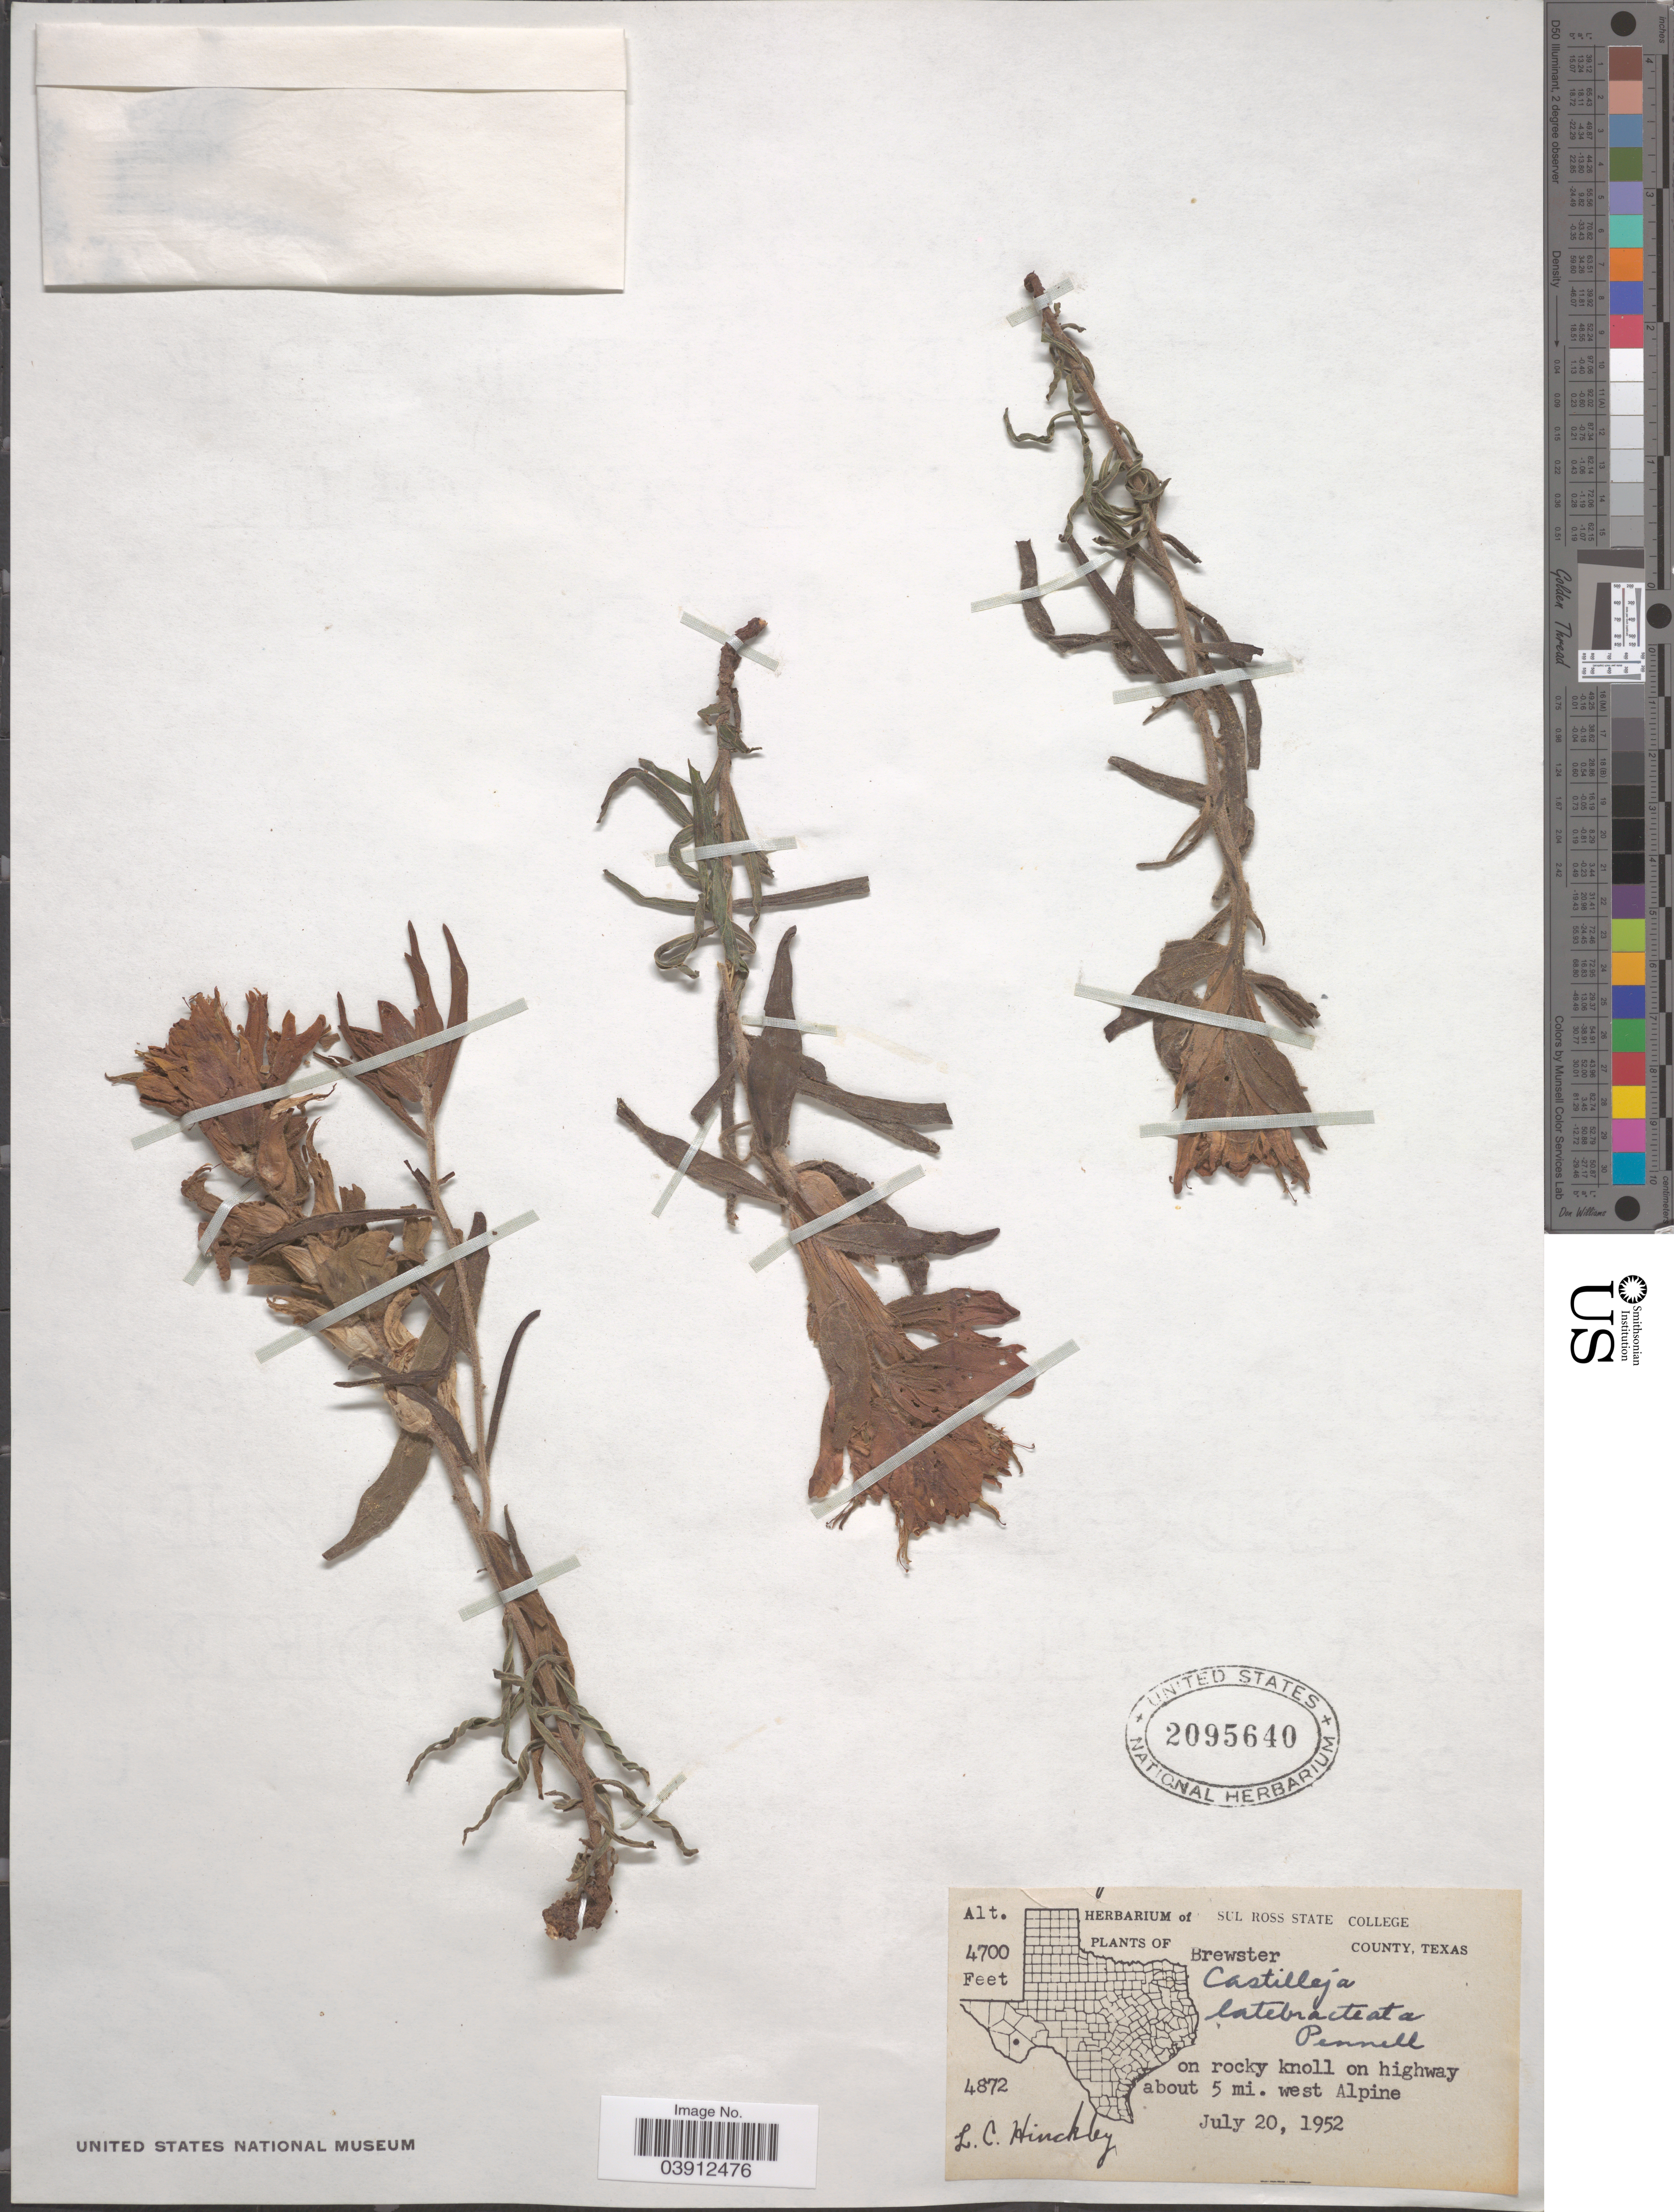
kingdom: Plantae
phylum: Tracheophyta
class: Magnoliopsida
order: Lamiales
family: Orobanchaceae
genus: Castilleja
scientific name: Castilleja latebracteata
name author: Pennell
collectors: L. Hinckley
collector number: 4872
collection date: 1952-07-20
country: United States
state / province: Texas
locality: Brewster County. On rocky knoll on highway about 5 mi. west Alpine.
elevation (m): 1433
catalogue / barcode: US 2095640